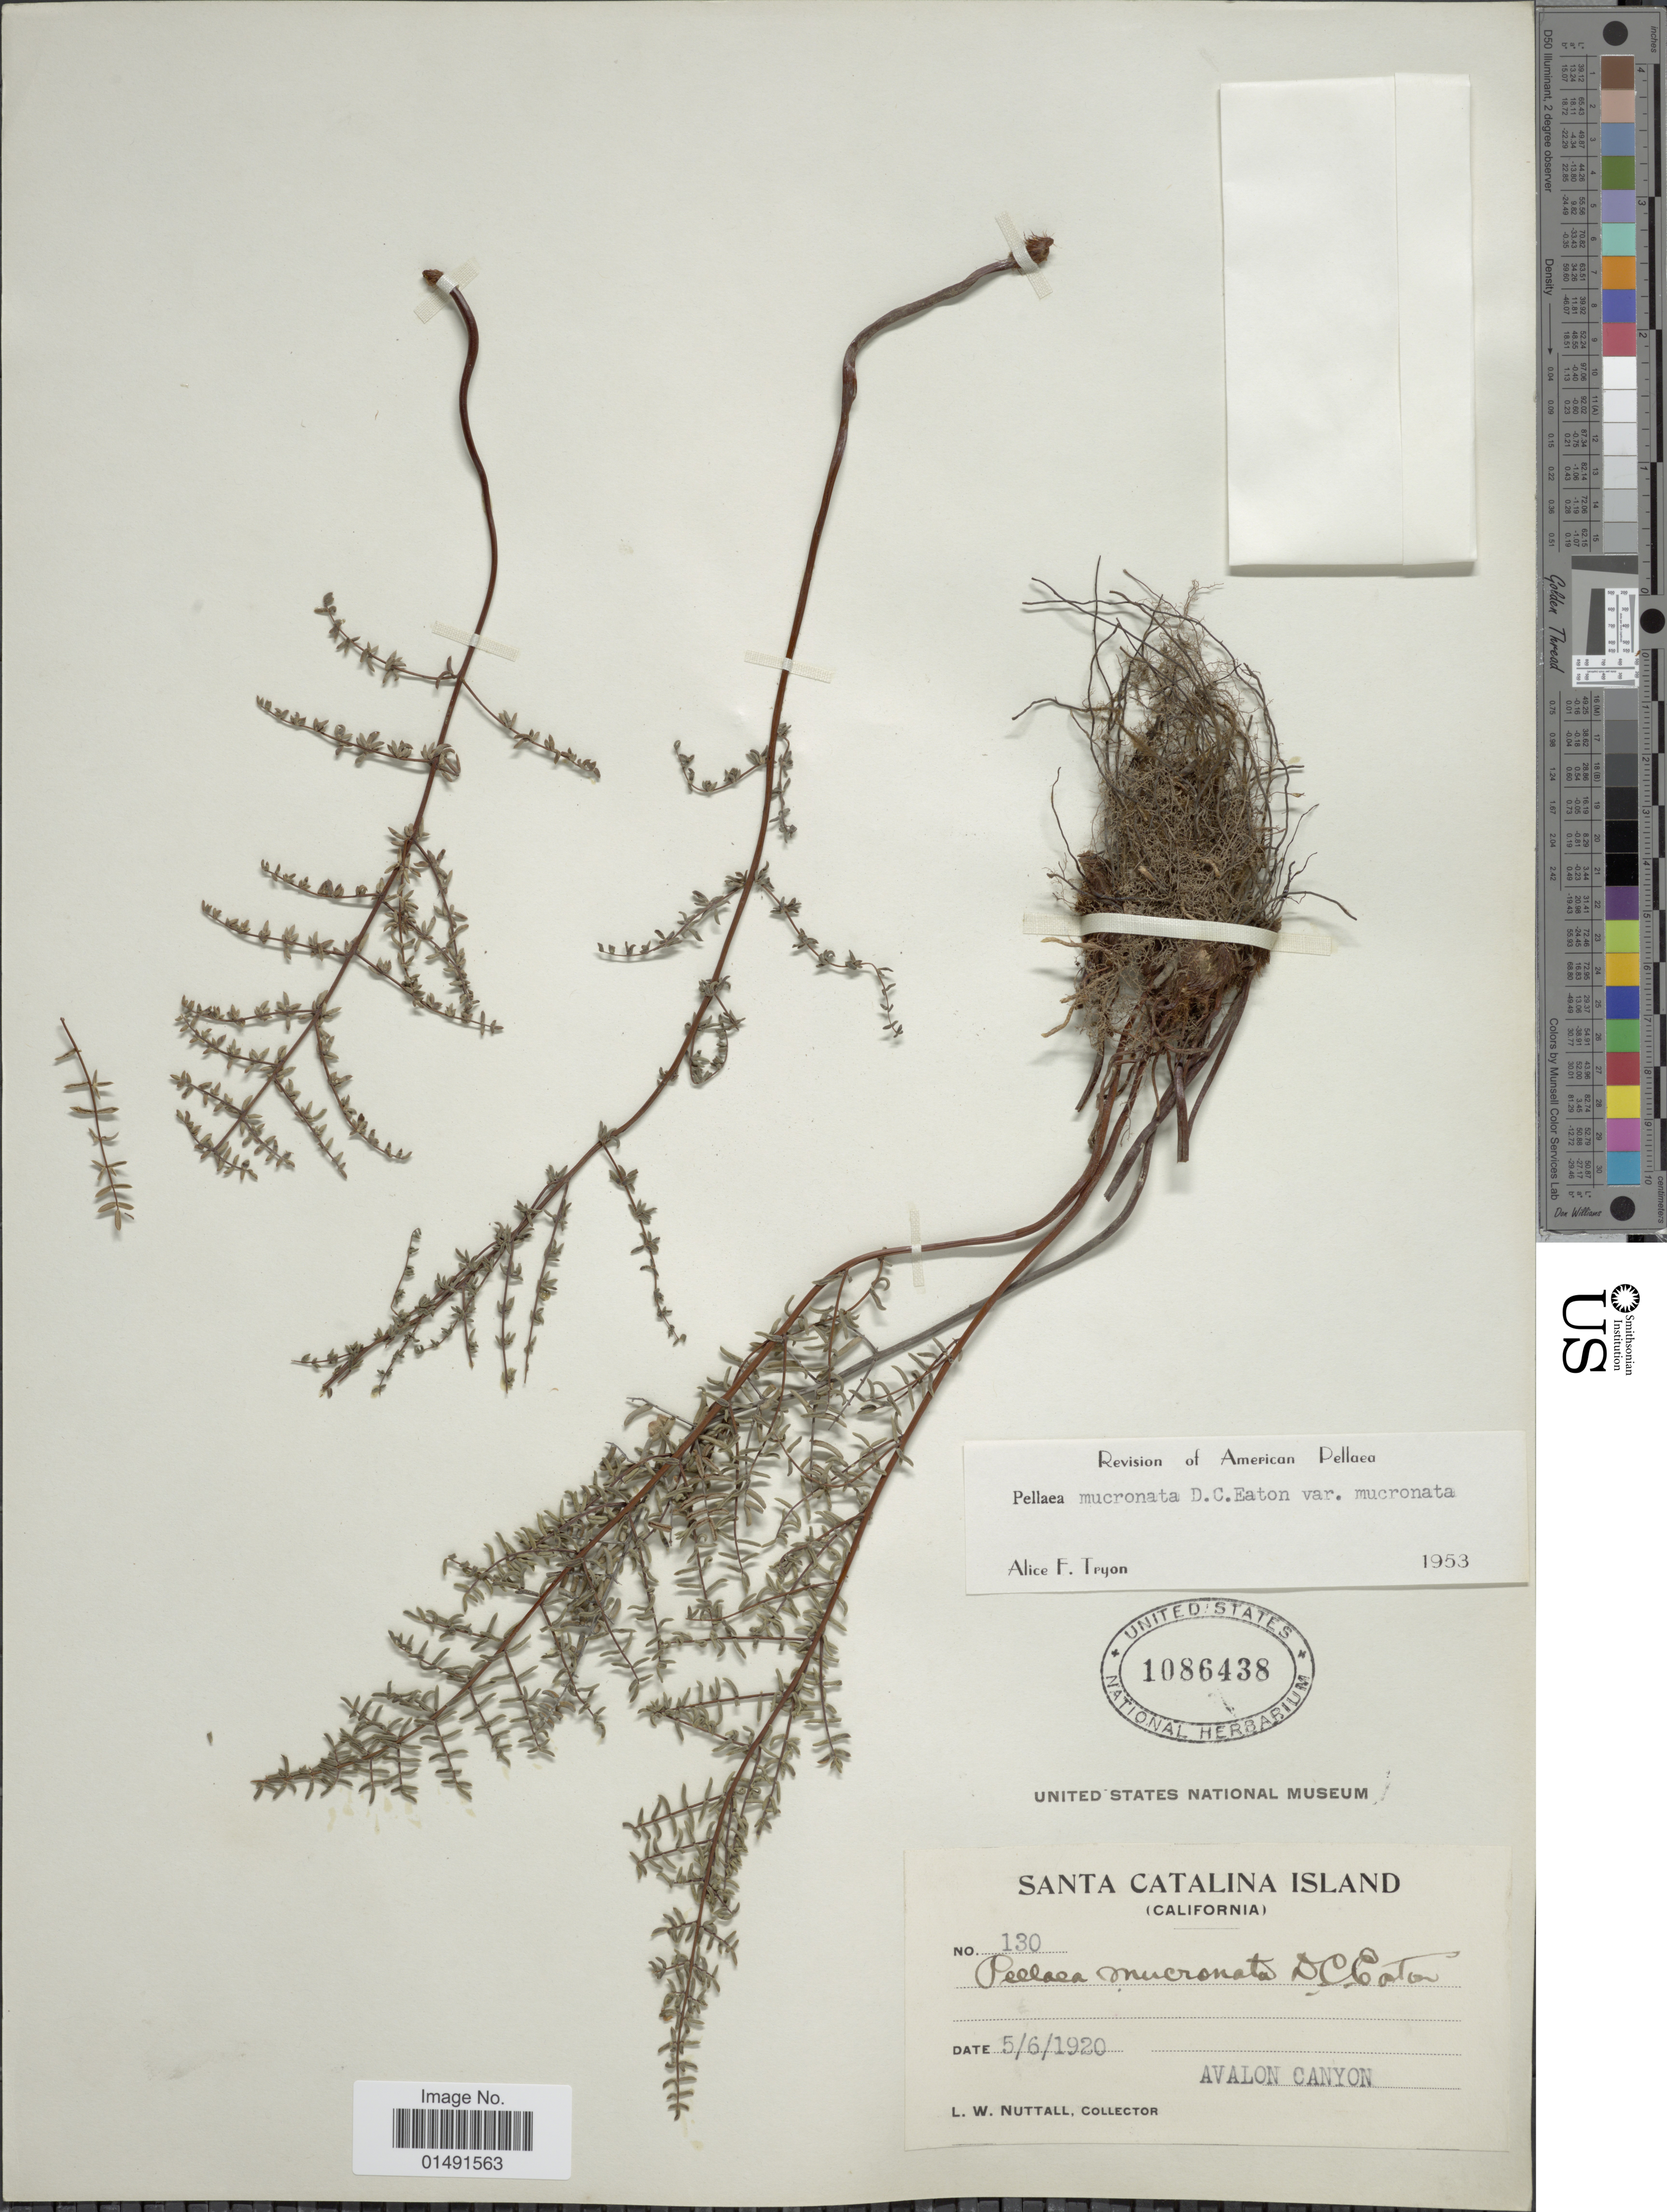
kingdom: Plantae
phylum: Tracheophyta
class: Polypodiopsida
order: Polypodiales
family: Pteridaceae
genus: Pellaea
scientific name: Pellaea mucronata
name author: (D.C. Eaton) D.C. Eaton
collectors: L. W. Nuttall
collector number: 130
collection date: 1920-06-05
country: United States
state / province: California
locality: Santa Catalina, Avalon Canyon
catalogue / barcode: US 1086438